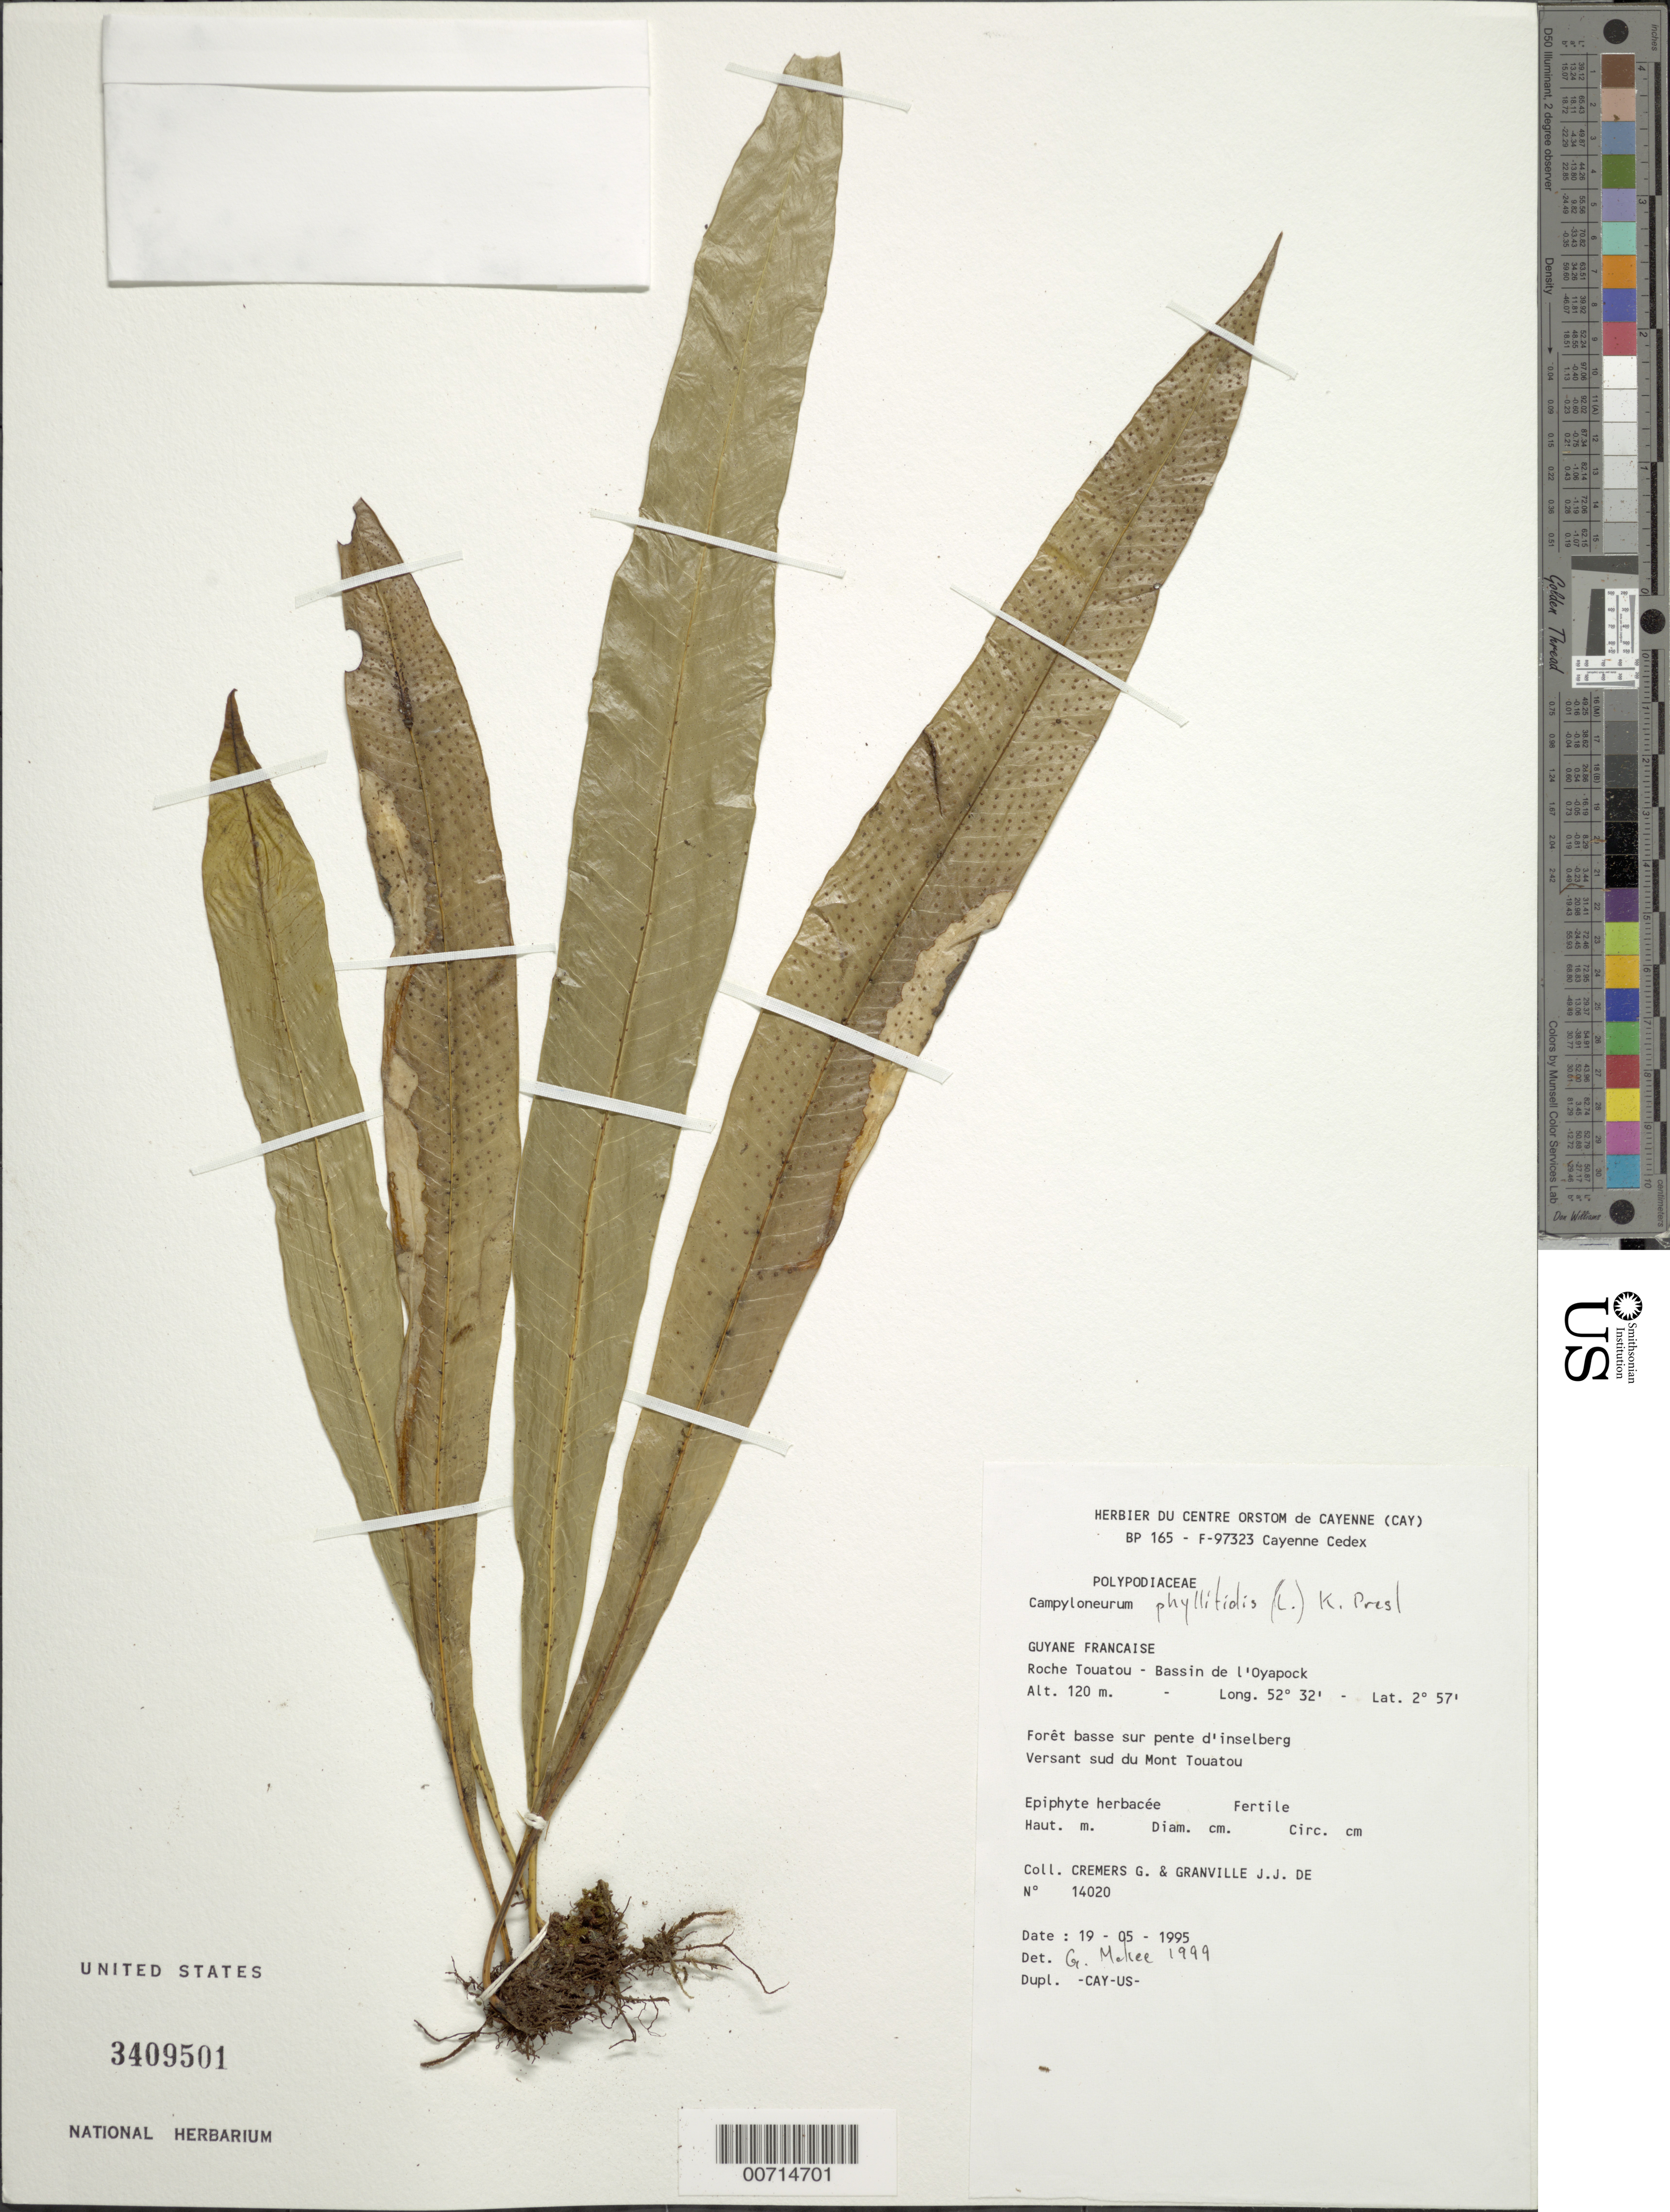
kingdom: Plantae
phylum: Tracheophyta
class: Polypodiopsida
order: Polypodiales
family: Polypodiaceae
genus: Campyloneurum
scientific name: Campyloneurum phyllitidis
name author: (L.) C. Presl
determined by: McKee, G. S., (US), NMNH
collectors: G. Cremers & J.-J. de Granville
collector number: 14020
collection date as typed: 19-May-95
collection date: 1995-05-19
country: French Guiana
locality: Roche Touatou, Bassin de l'Oyapock, versant sud du Mont Touatou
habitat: Low slope forest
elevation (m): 120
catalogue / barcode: US 3409501